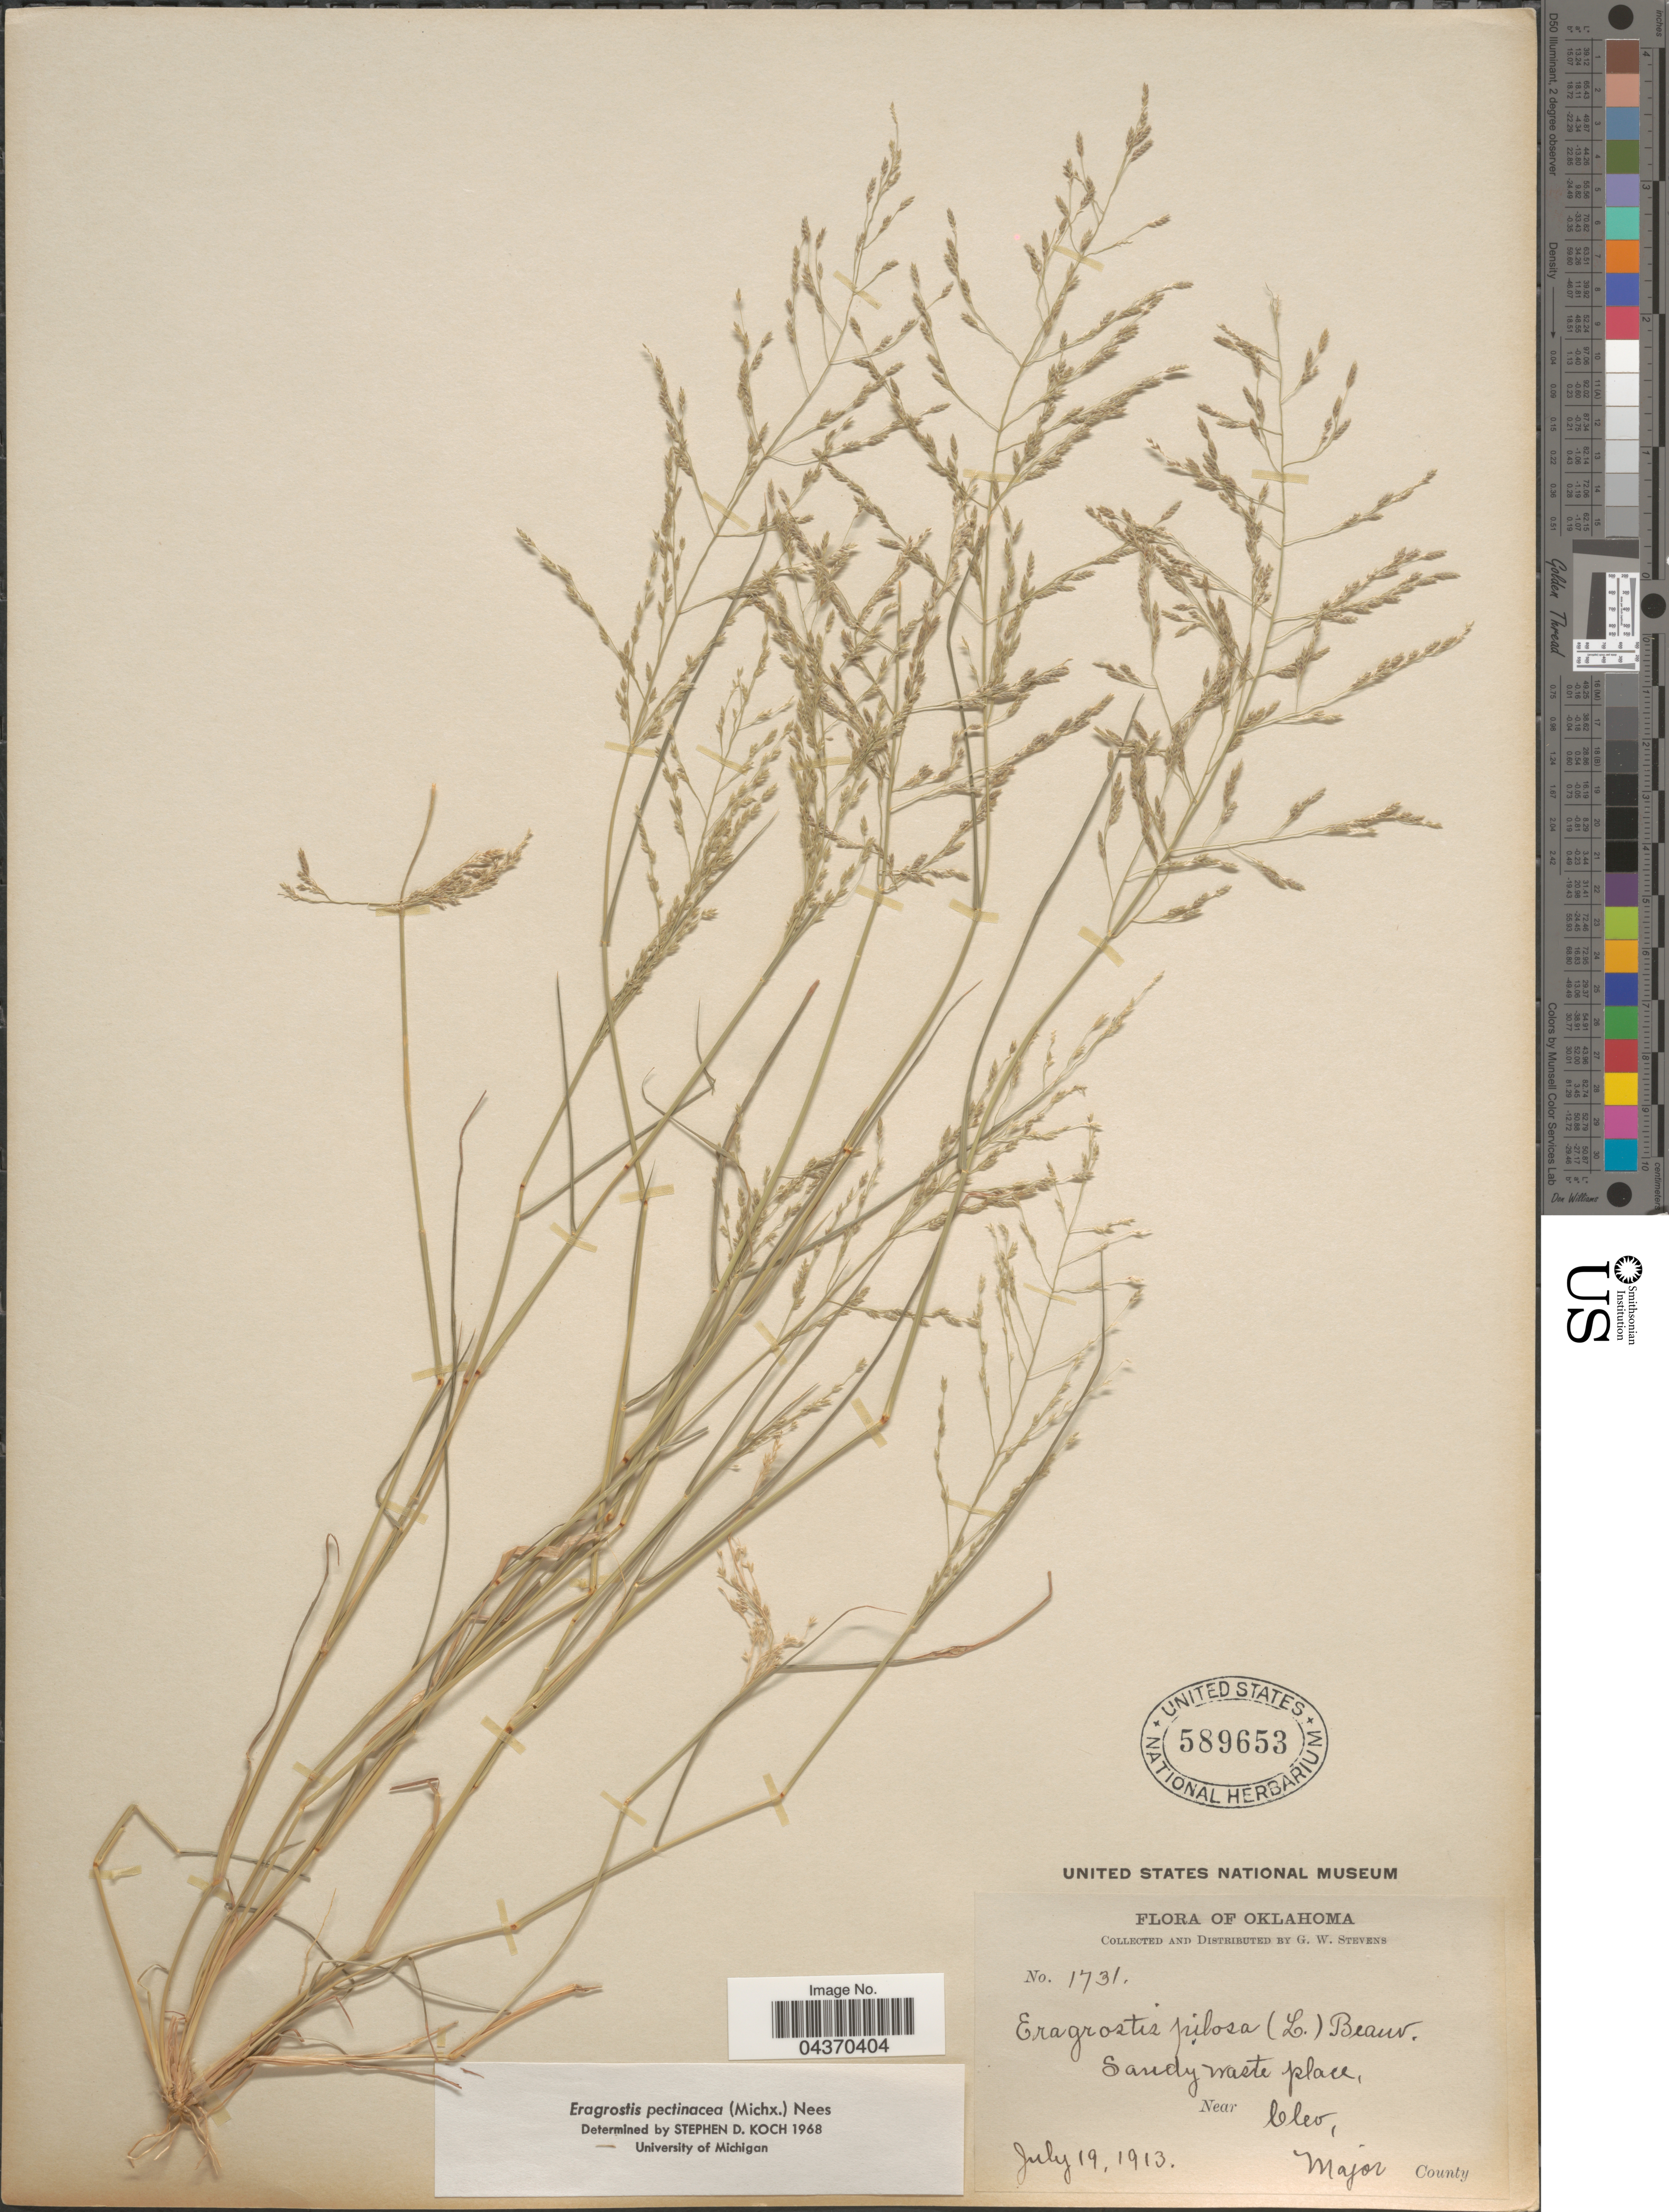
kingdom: Plantae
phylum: Tracheophyta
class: Liliopsida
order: Poales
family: Poaceae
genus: Eragrostis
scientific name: Eragrostis pectinacea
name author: (Michx.) Nees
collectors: G. W. Stevens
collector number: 1731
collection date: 1913-07-19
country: United States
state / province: Oklahoma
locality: Sandy waste place, near Cleo, Major County.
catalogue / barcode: US 589653